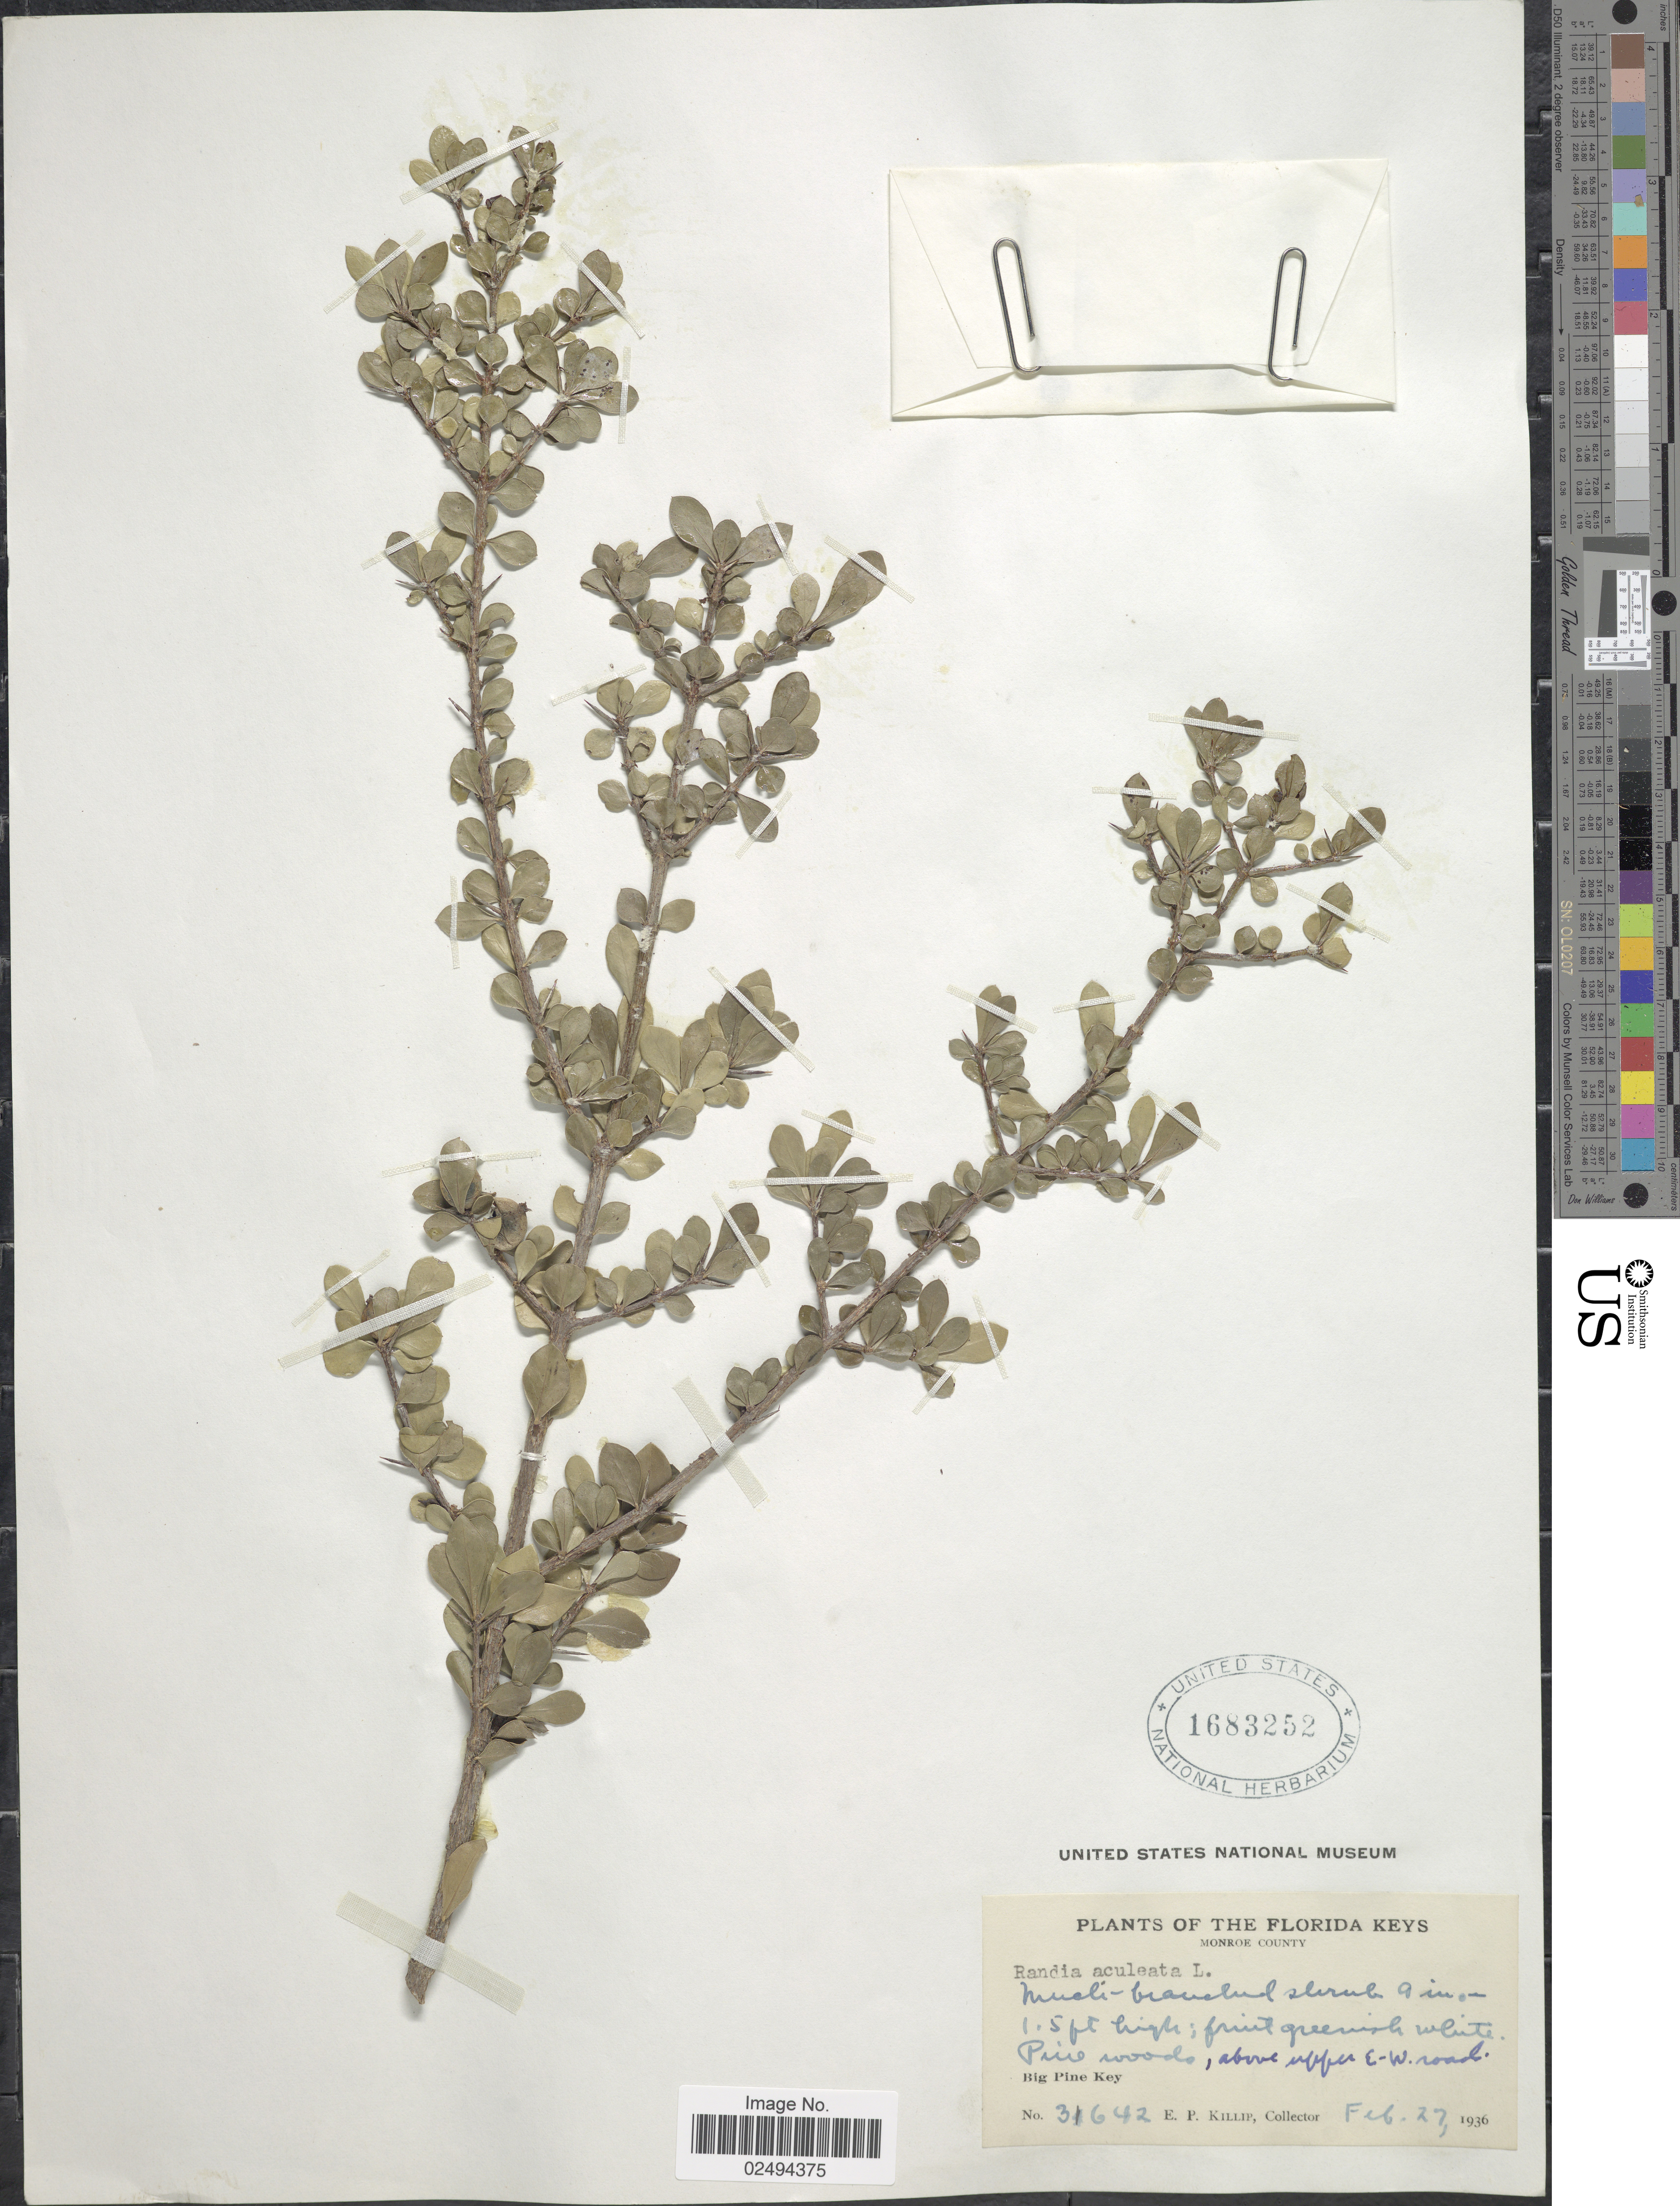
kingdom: Plantae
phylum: Tracheophyta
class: Magnoliopsida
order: Gentianales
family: Rubiaceae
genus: Randia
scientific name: Randia aculeata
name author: L.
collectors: E. P. Killip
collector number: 31642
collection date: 1936-02-27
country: United States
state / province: Florida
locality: The Florida Keys, Monroe County, Pine woods, above Upper E-W road, Big Pine Key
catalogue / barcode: US 1683252